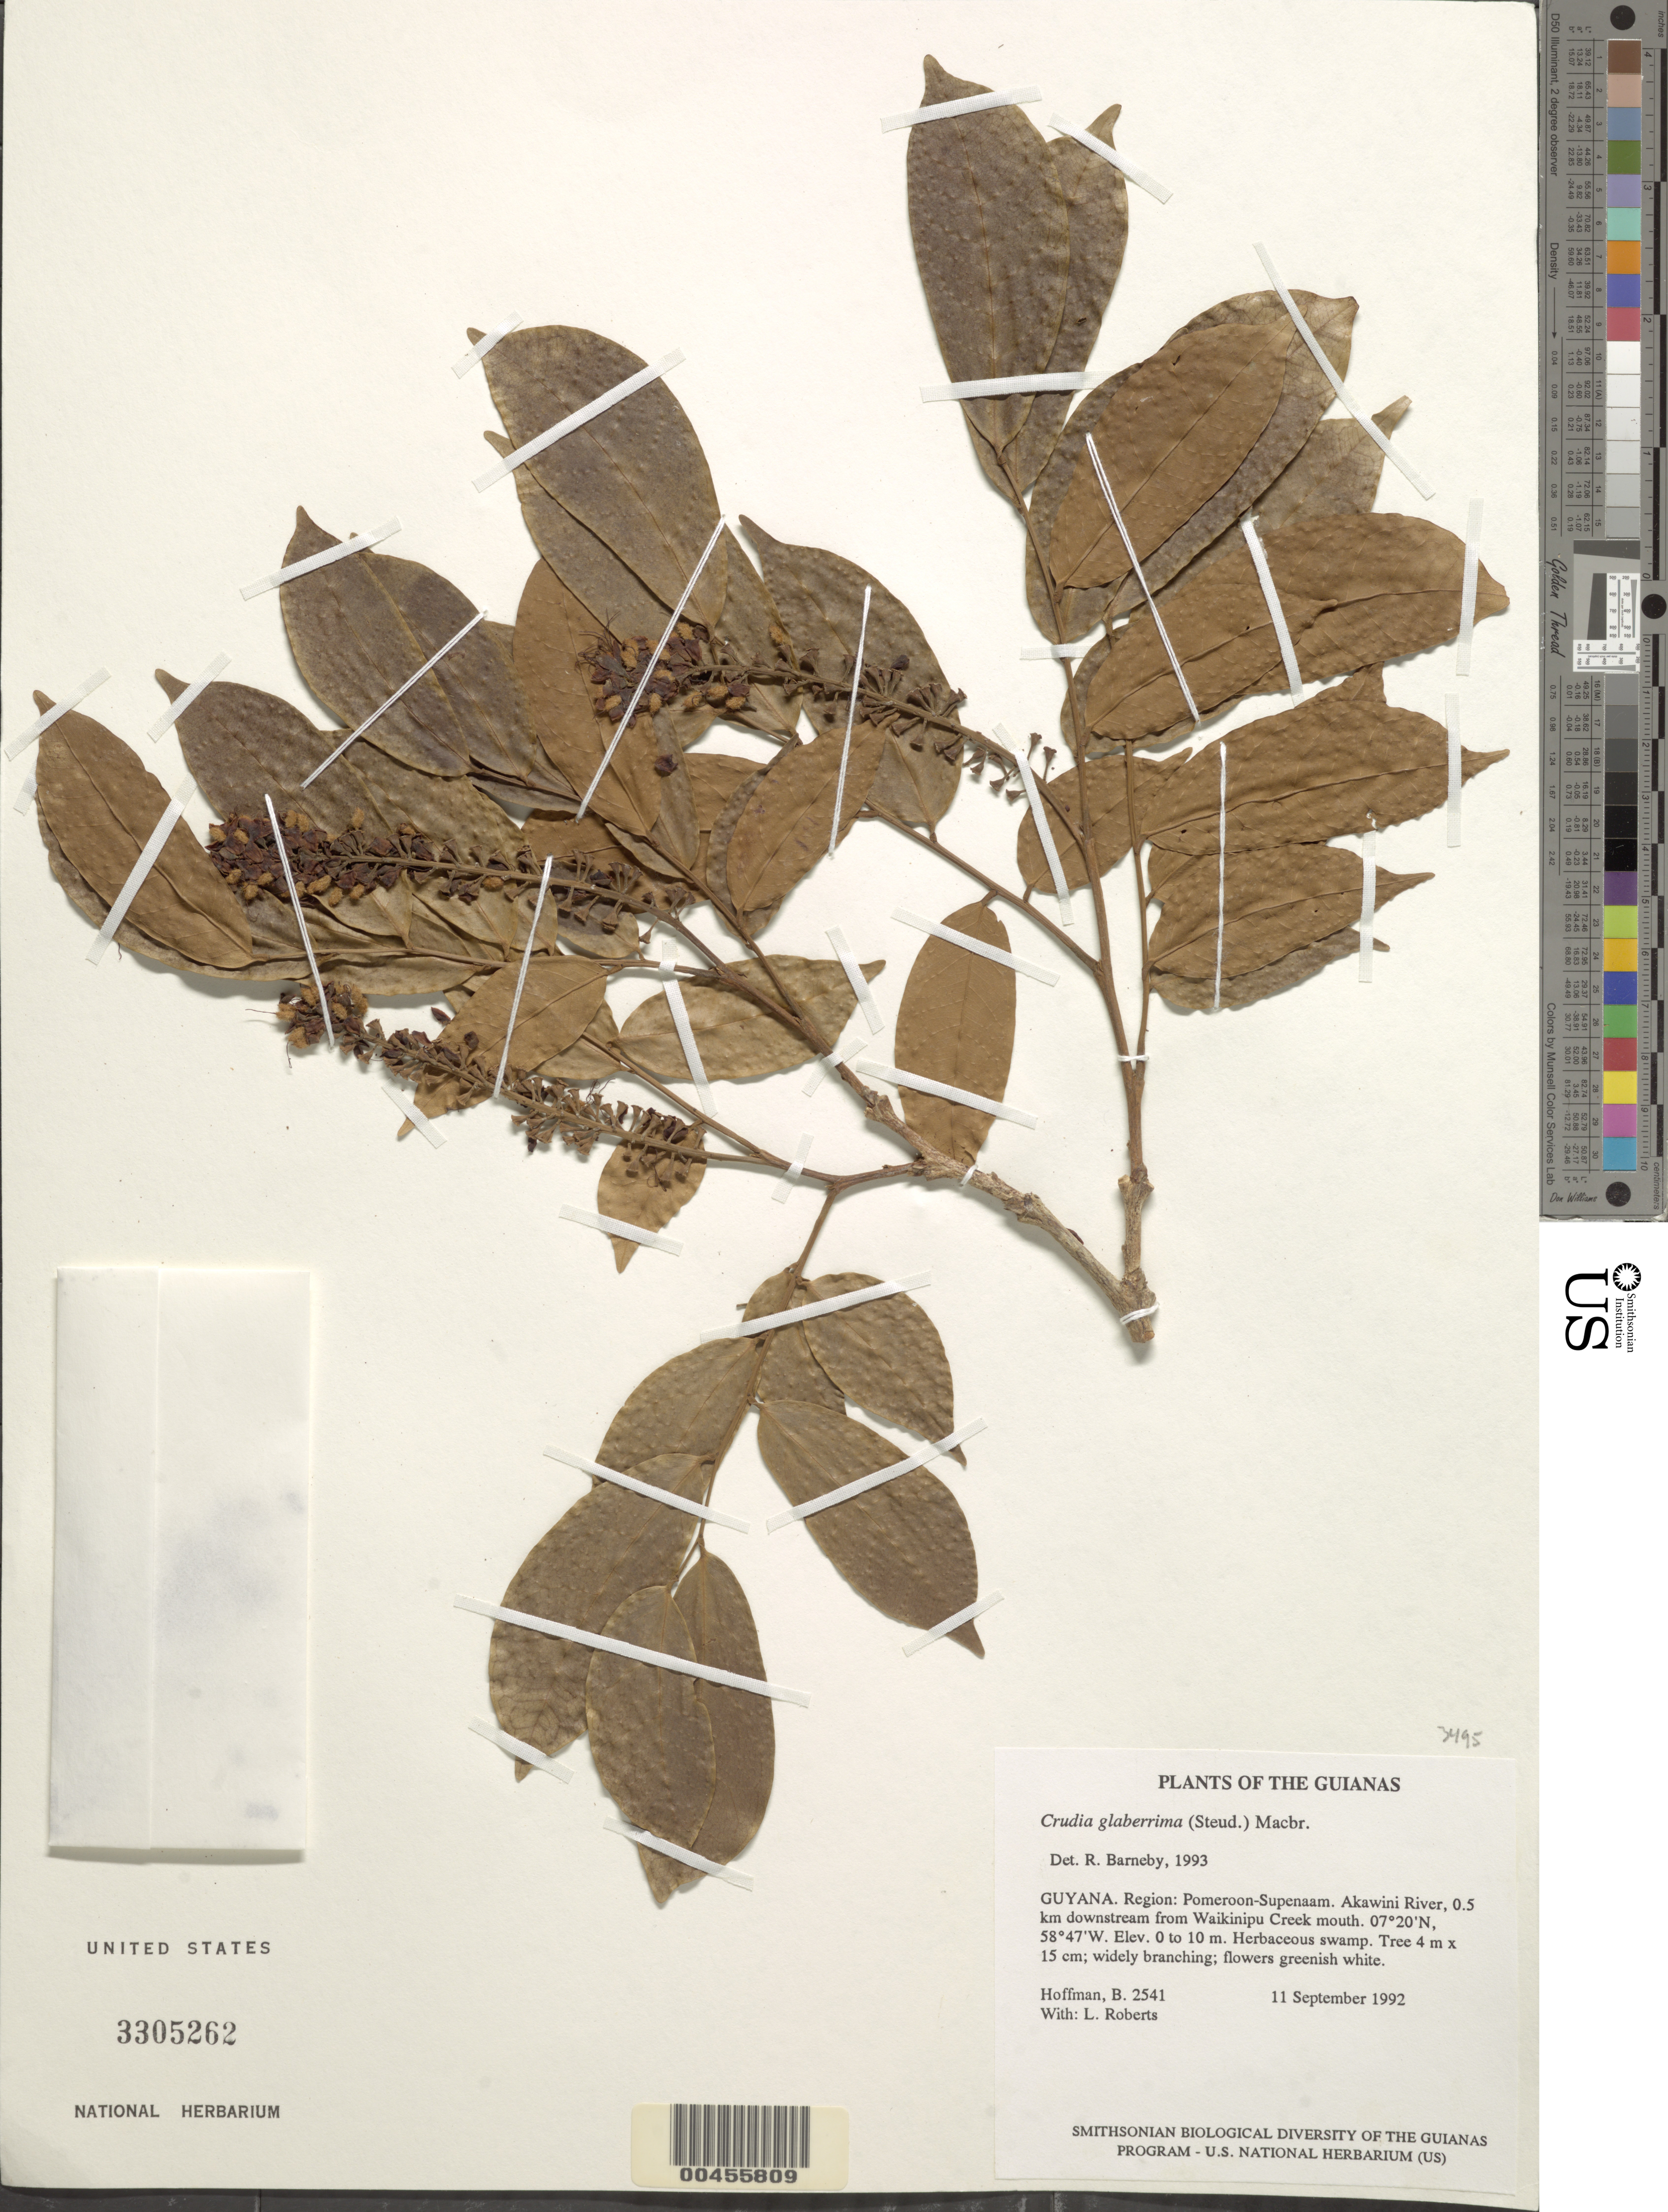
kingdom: Plantae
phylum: Tracheophyta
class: Magnoliopsida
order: Fabales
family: Fabaceae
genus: Crudia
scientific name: Crudia glaberrima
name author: (Steud.) J.F. Macbr.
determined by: Barneby, Rupert C., (NY)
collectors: B. Hoffman & L. Roberts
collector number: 2541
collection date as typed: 11 September 1992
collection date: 1992-09-11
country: Guyana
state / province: Pomeroon-Supenaam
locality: Akawini River, 0.5 km downstream from Waikinipu Creek mouth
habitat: Herbaceous swamp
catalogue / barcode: US 3305262